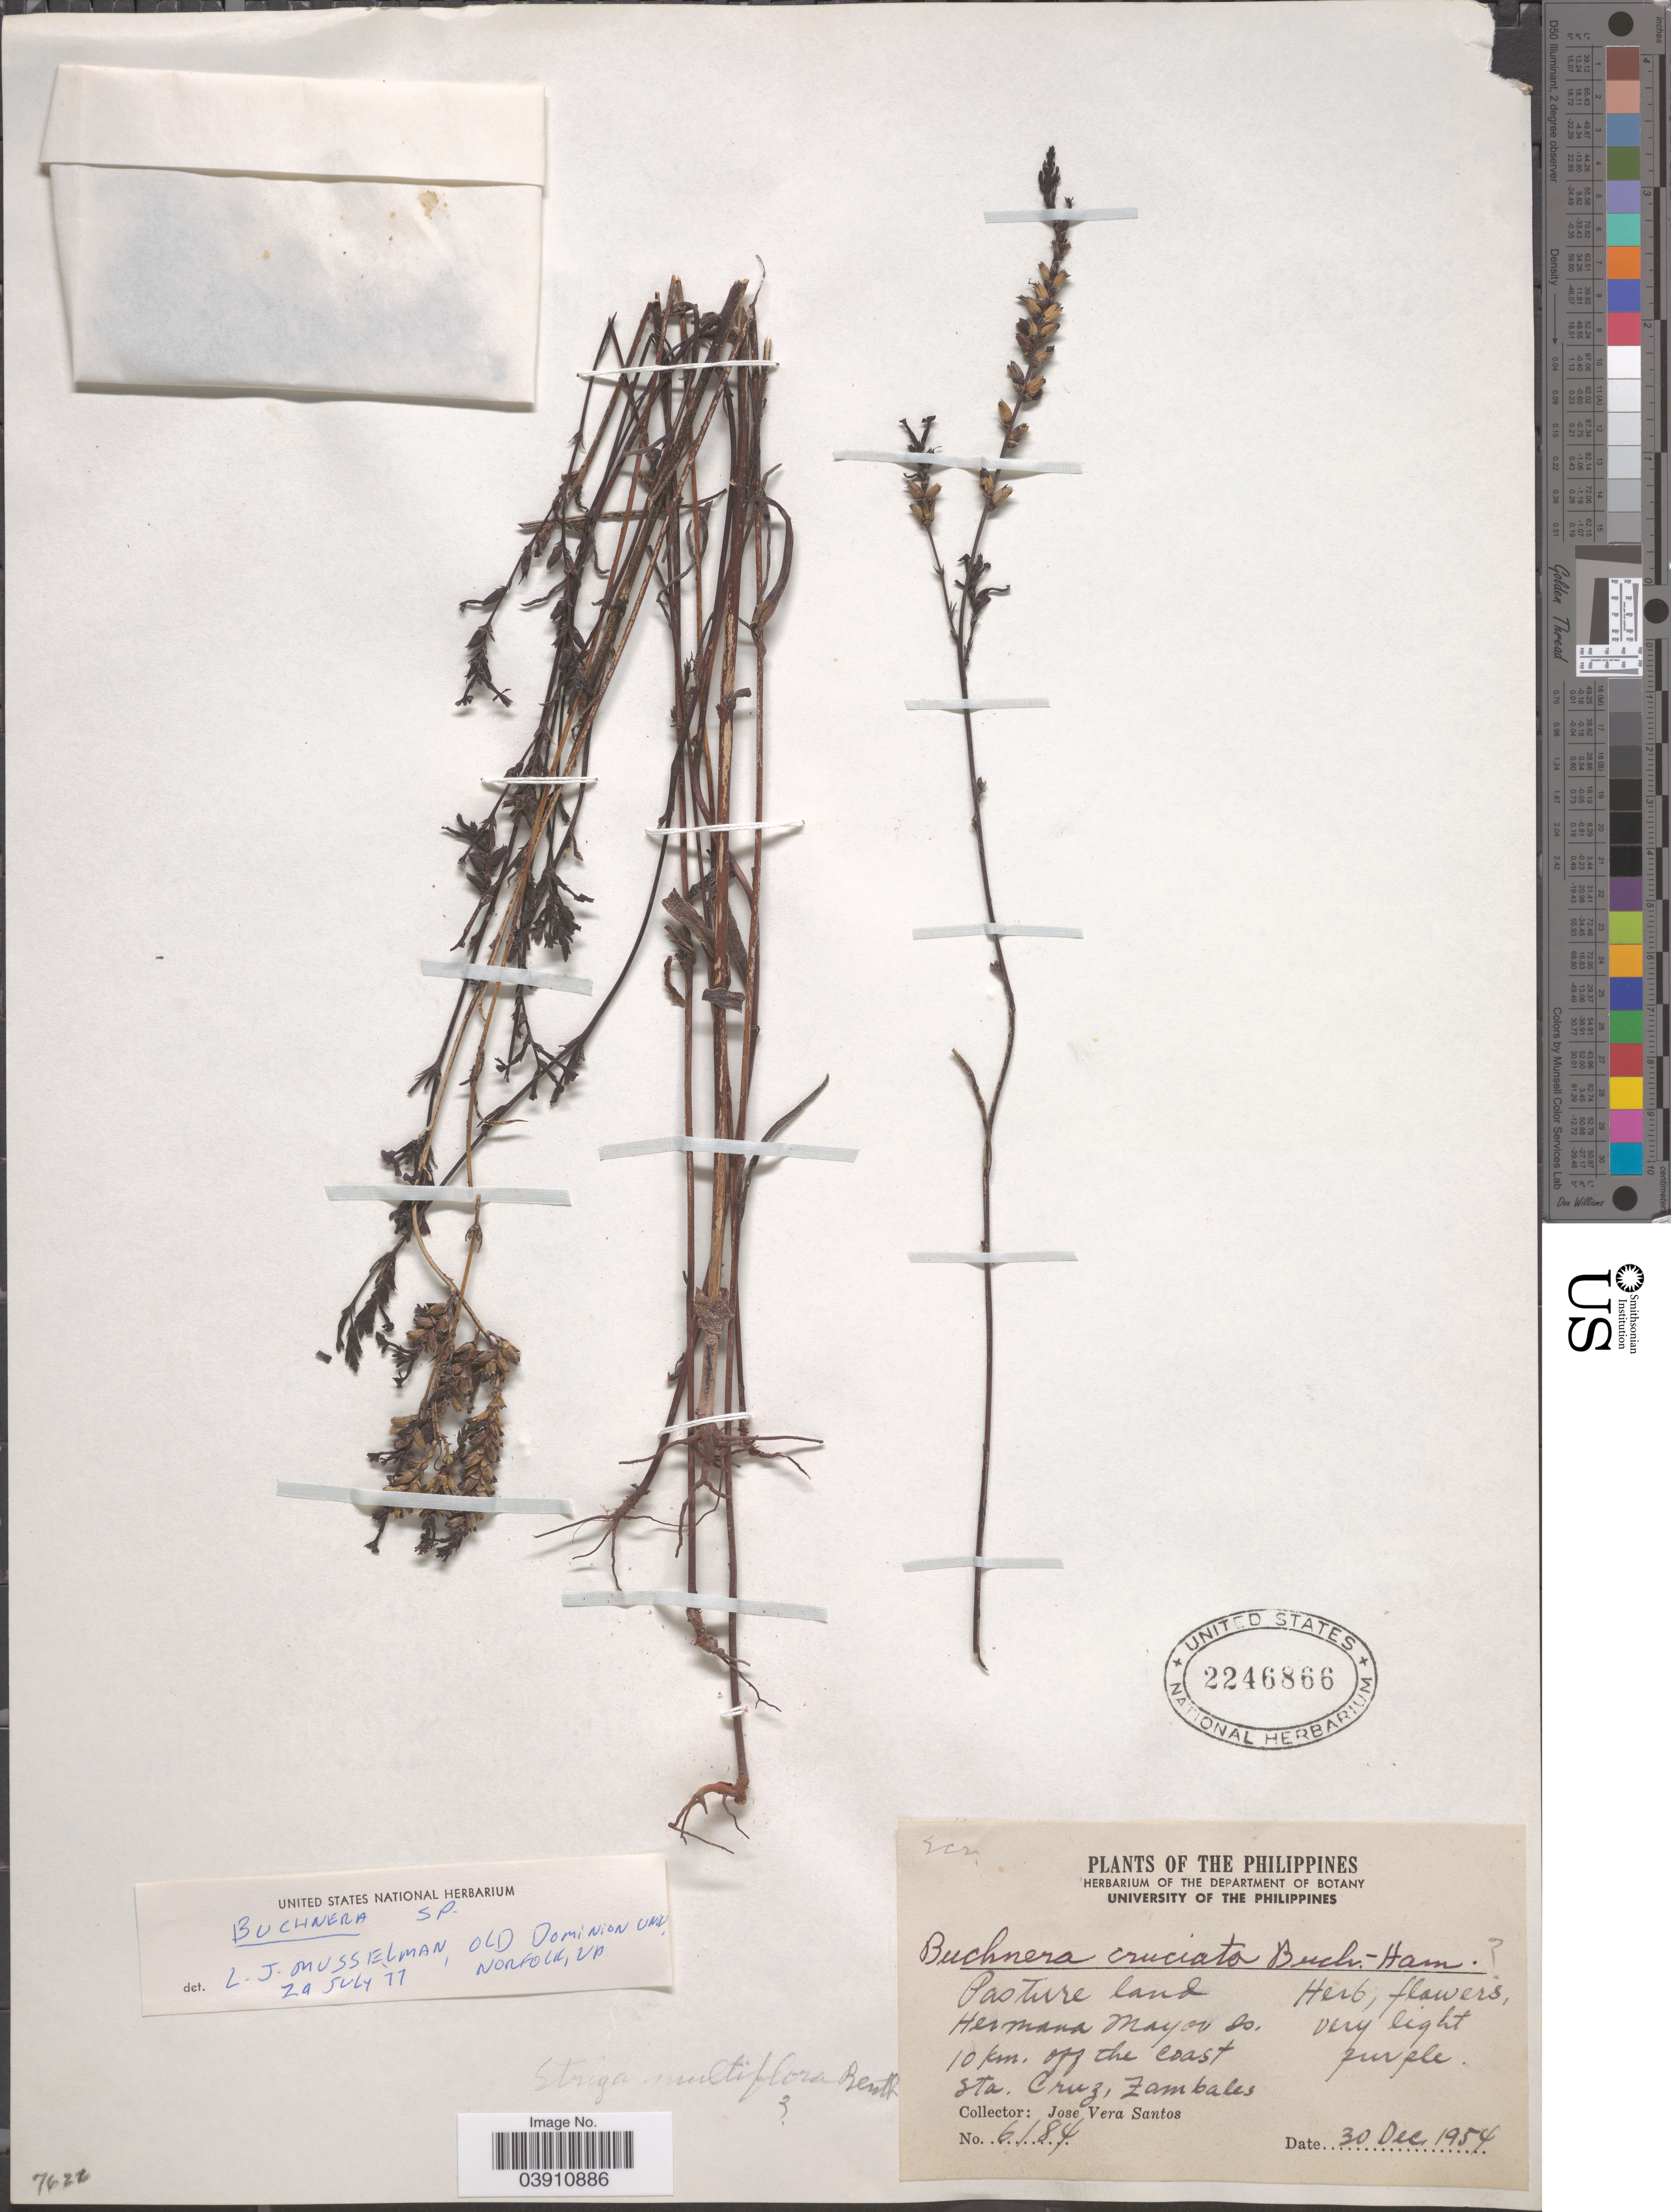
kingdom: Plantae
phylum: Tracheophyta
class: Magnoliopsida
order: Lamiales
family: Orobanchaceae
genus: Buchnera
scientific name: Buchnera cruciata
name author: Ham.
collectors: J. Santos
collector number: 6184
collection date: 1954-12-30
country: Philippines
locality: Pasture land. Hermana Mayor So . 10 km. off the coast Sta. Cruz, Zambales.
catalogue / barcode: US 2246866